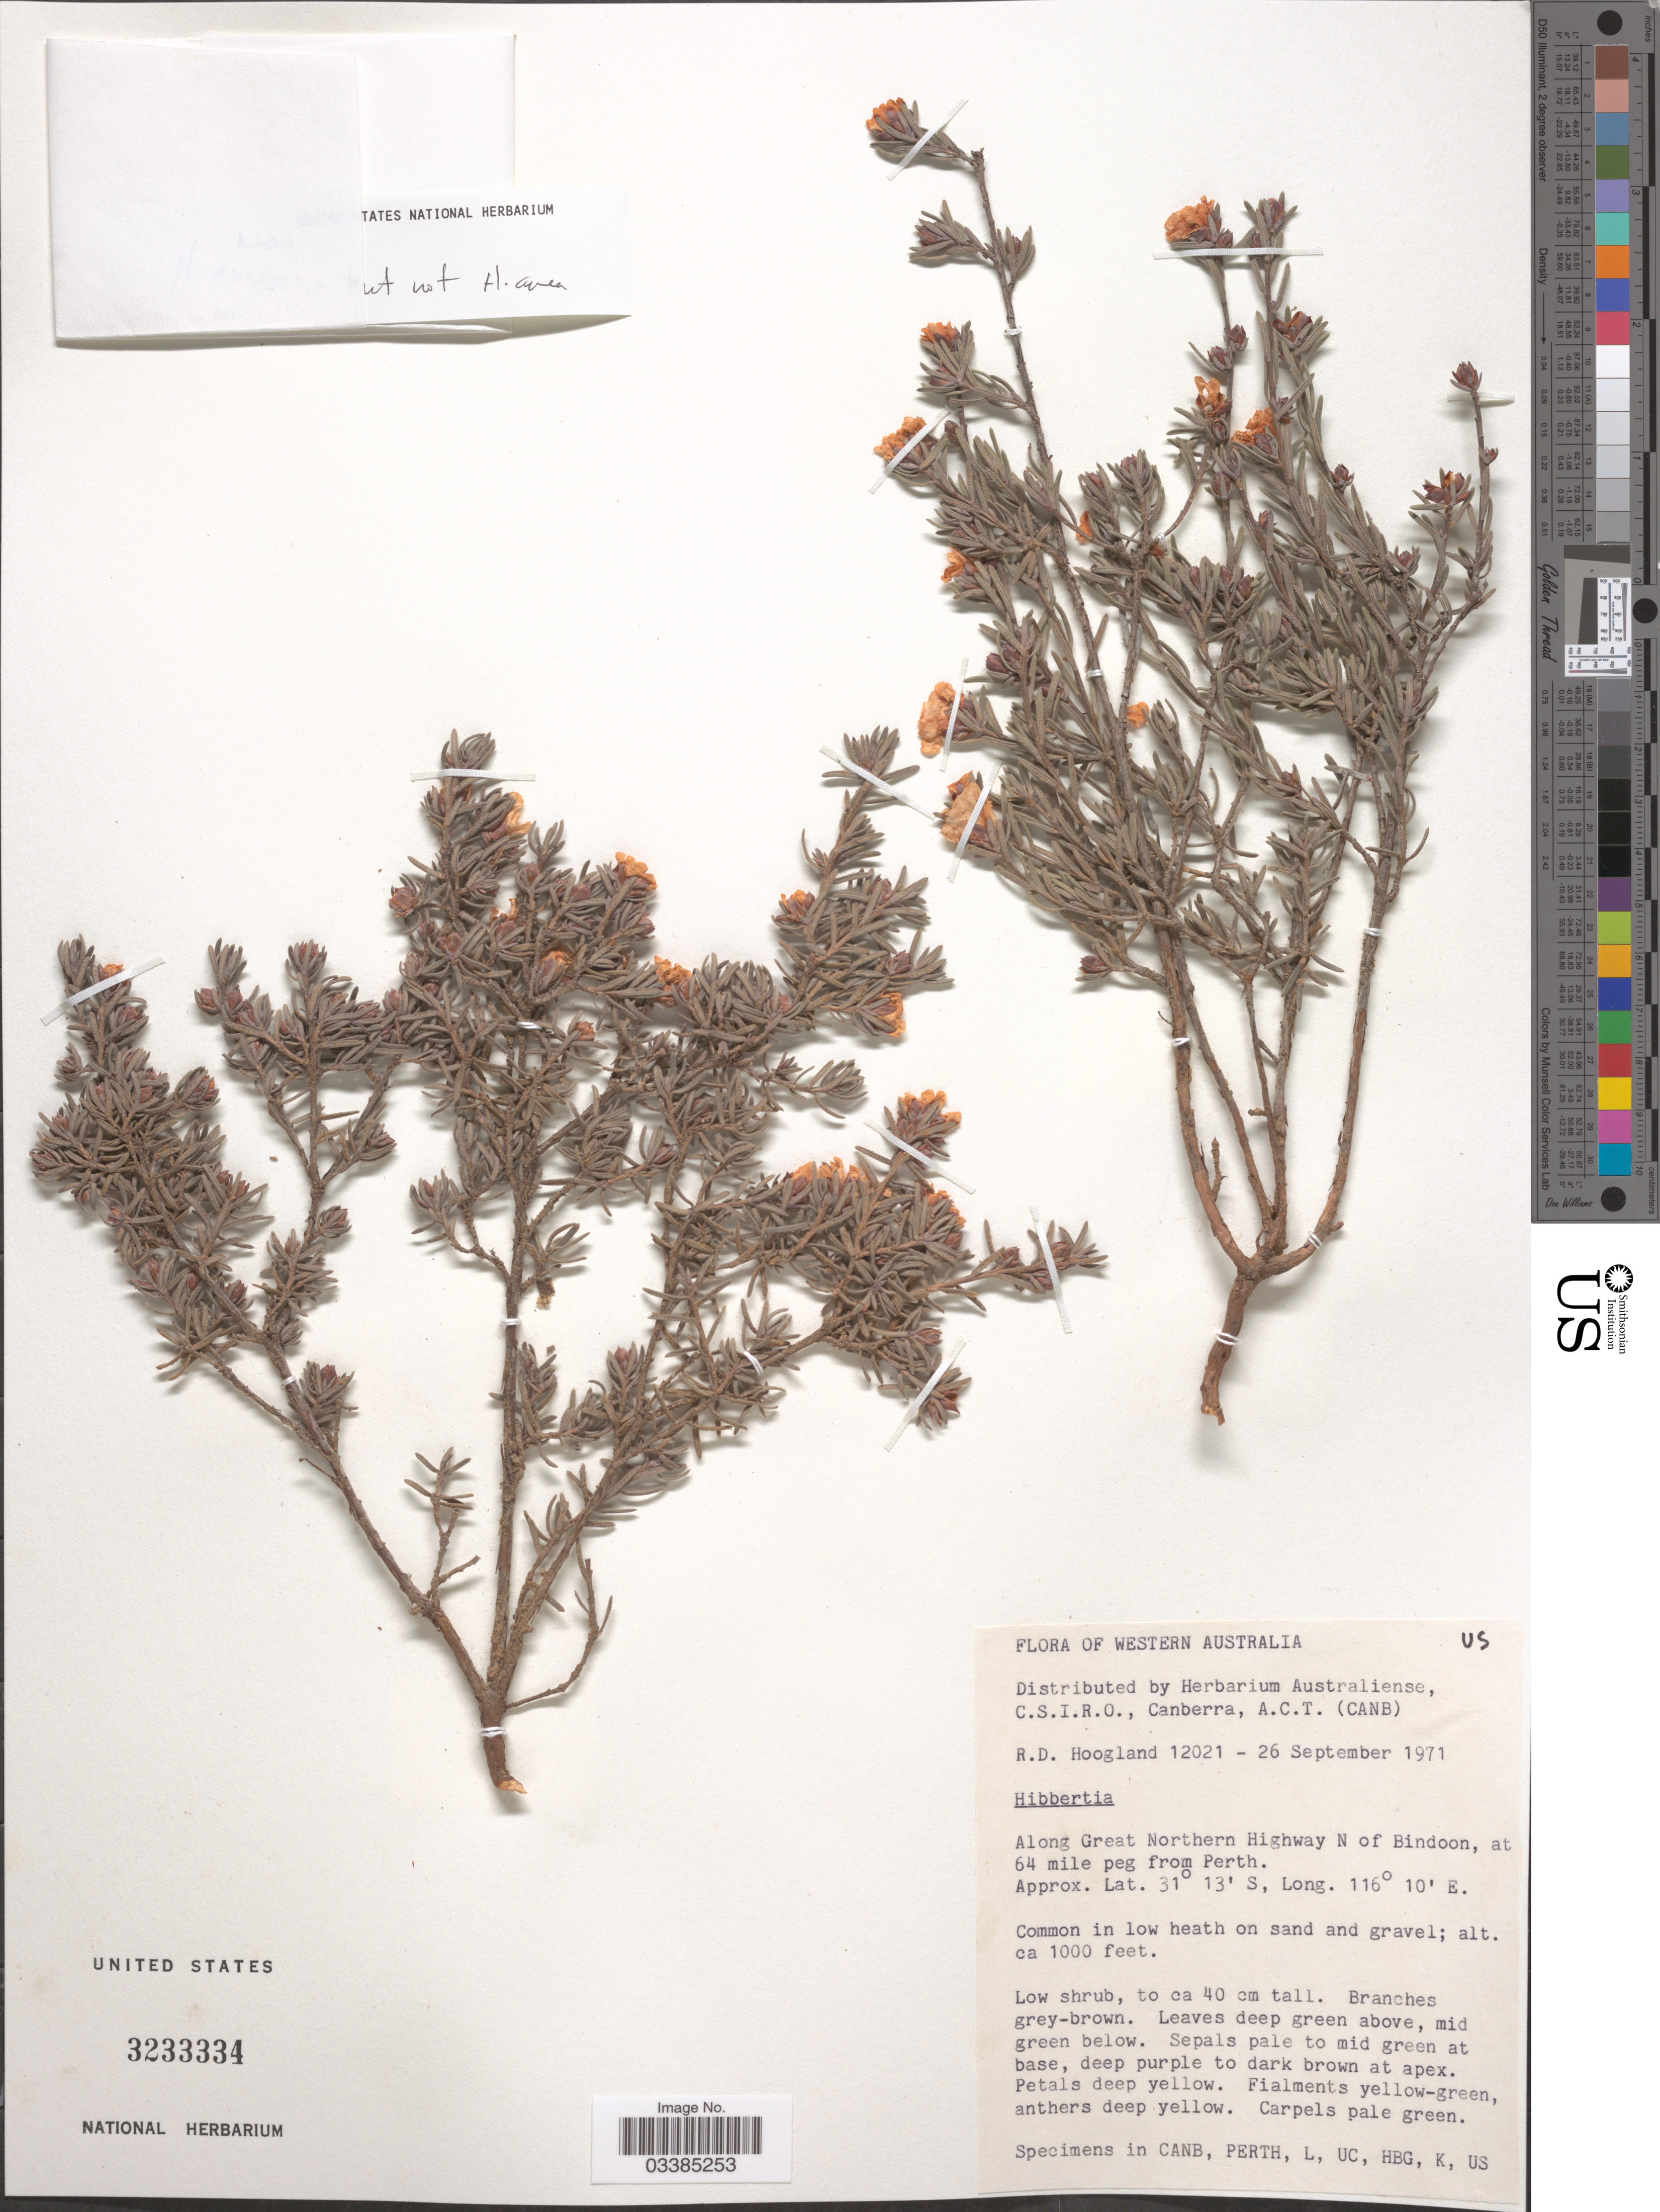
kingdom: Plantae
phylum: Tracheophyta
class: Magnoliopsida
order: Dilleniales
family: Dilleniaceae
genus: Hibbertia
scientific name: Hibbertia sp.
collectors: R. D. Hoogland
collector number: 12021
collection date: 1971-09-26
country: Australia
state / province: Western Australia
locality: Along Great Northern Highway N of Bindoon, at 64 mile peg from Perth.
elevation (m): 305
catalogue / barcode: US 3233334